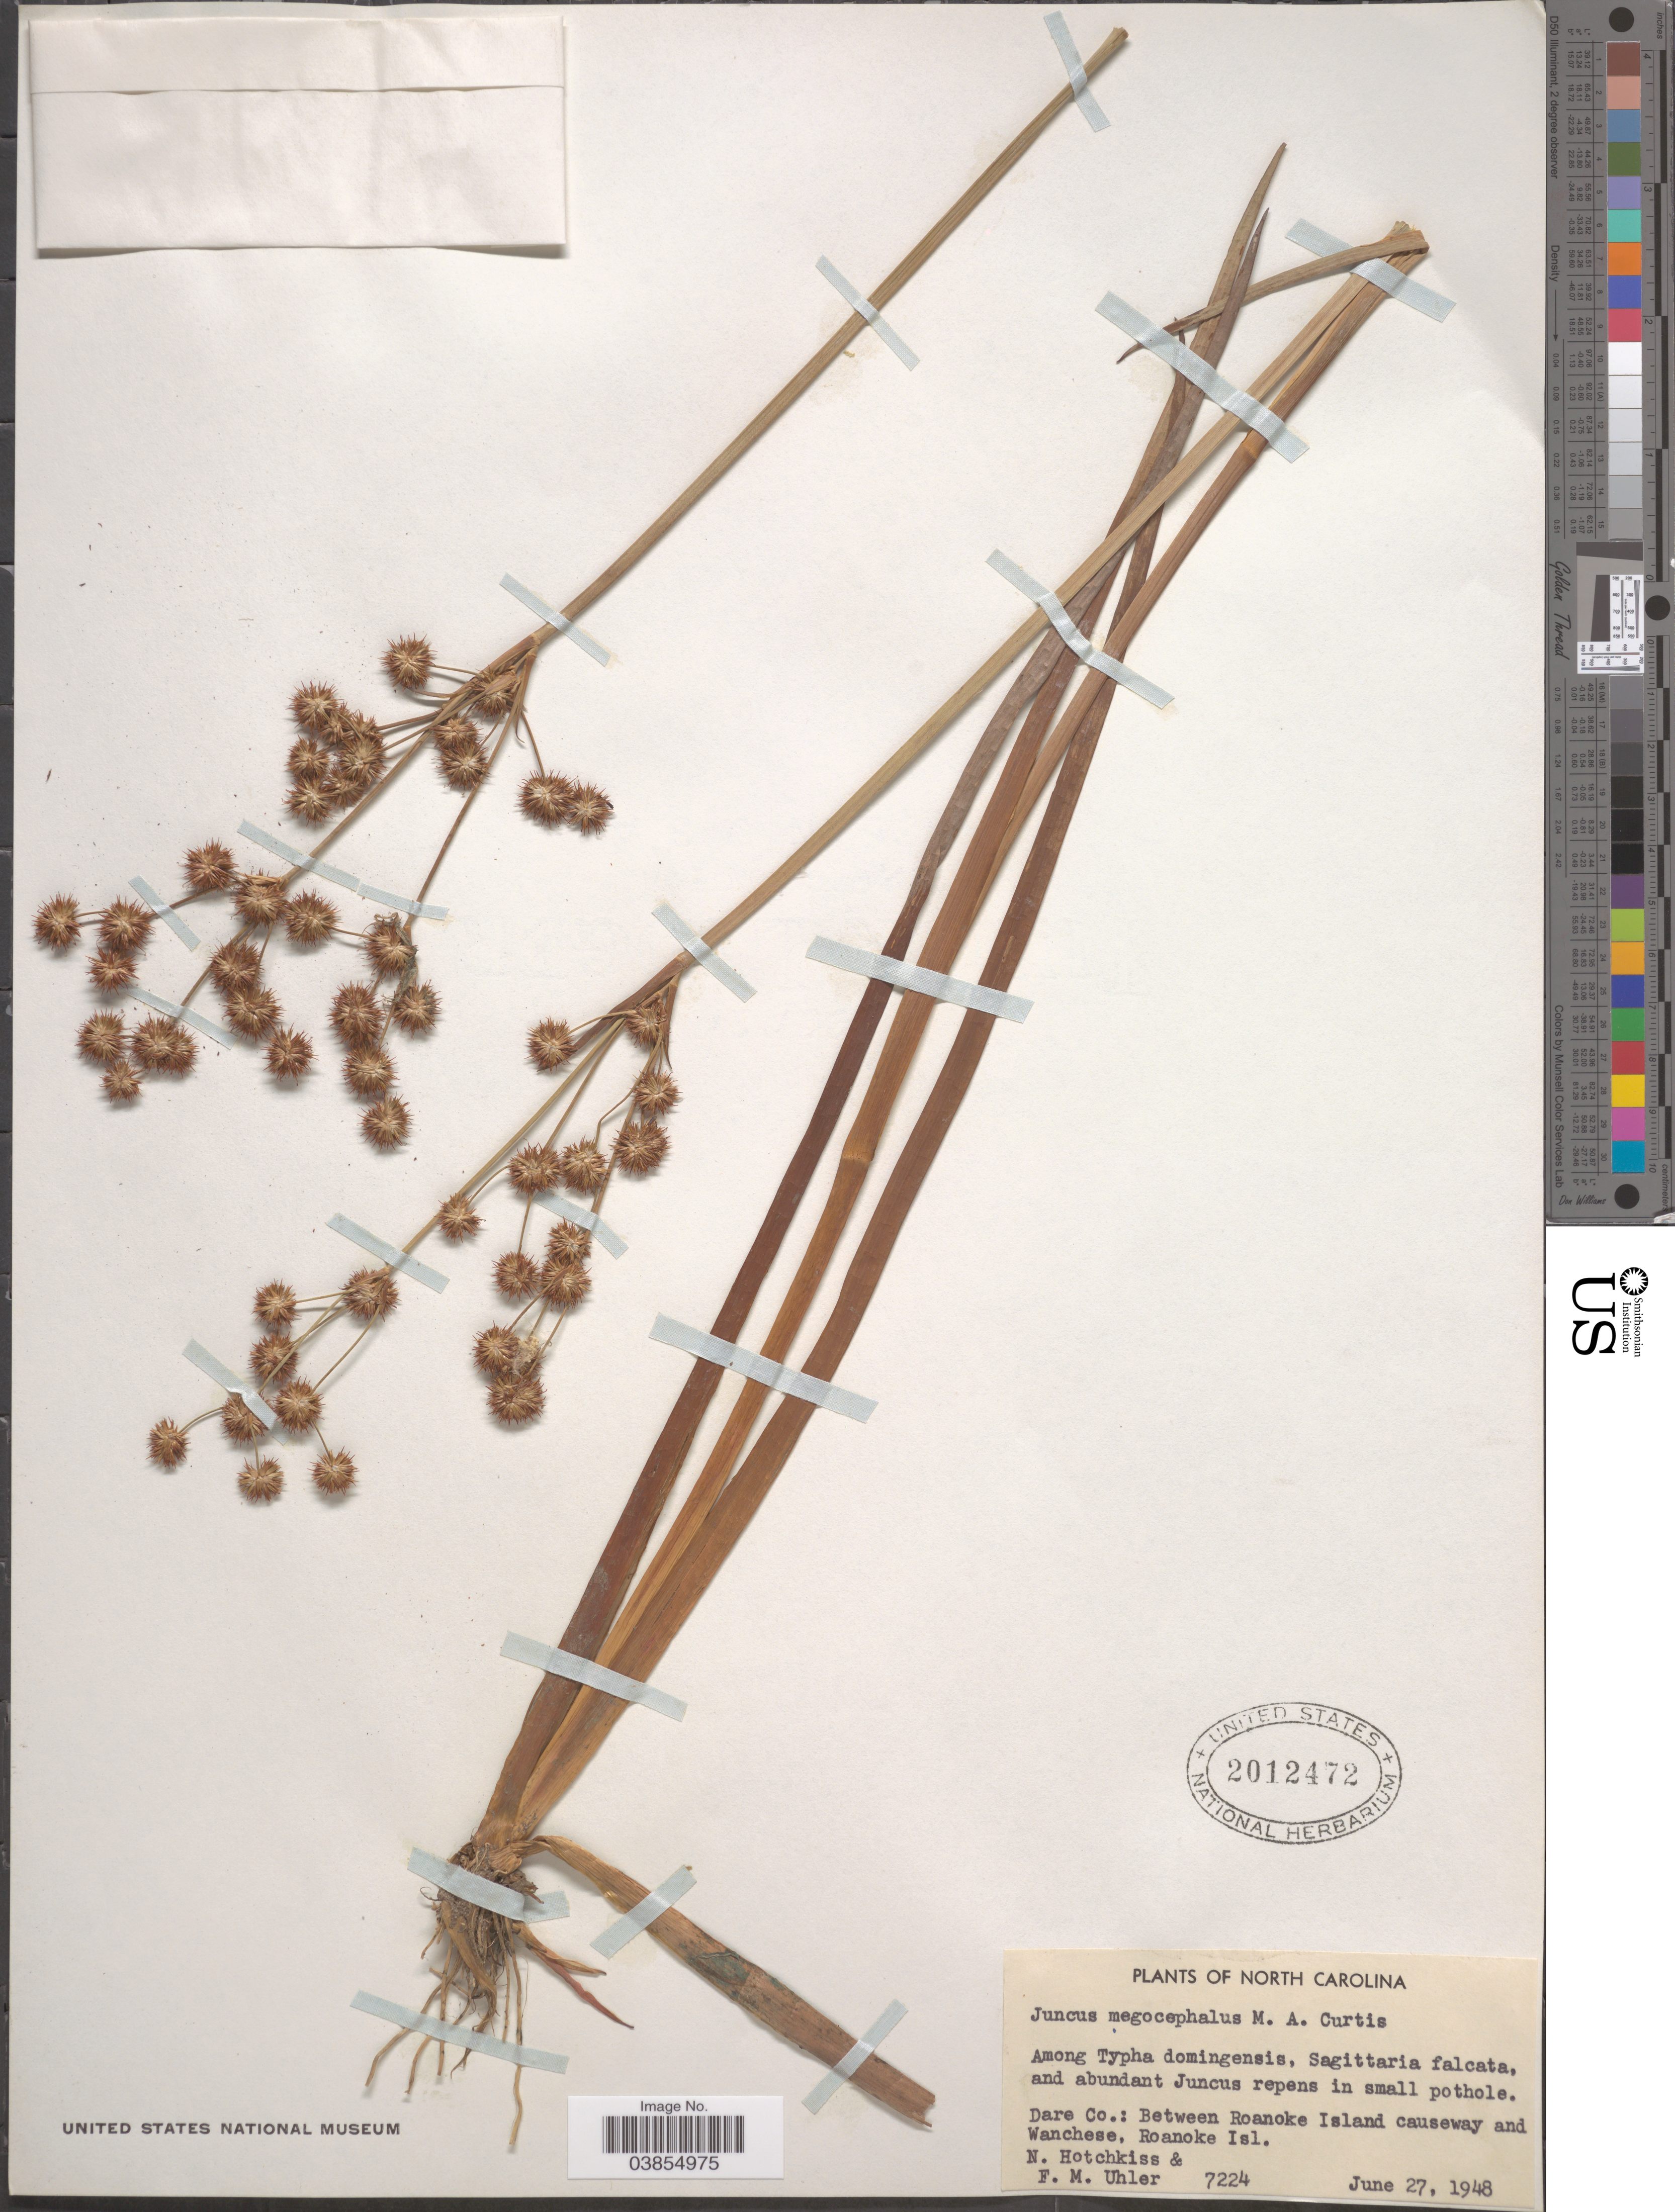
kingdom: Plantae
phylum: Tracheophyta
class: Liliopsida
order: Poales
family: Juncaceae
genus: Juncus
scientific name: Juncus megacephalus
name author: M.A. Curtis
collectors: N. Hotchkiss & F. M. Uhler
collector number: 7224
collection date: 1948-06-27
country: United States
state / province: North Carolina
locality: Dare Co.: Between Roanoke Island causeway and Wanchese, Roanoke Isl.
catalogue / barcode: US 2012472